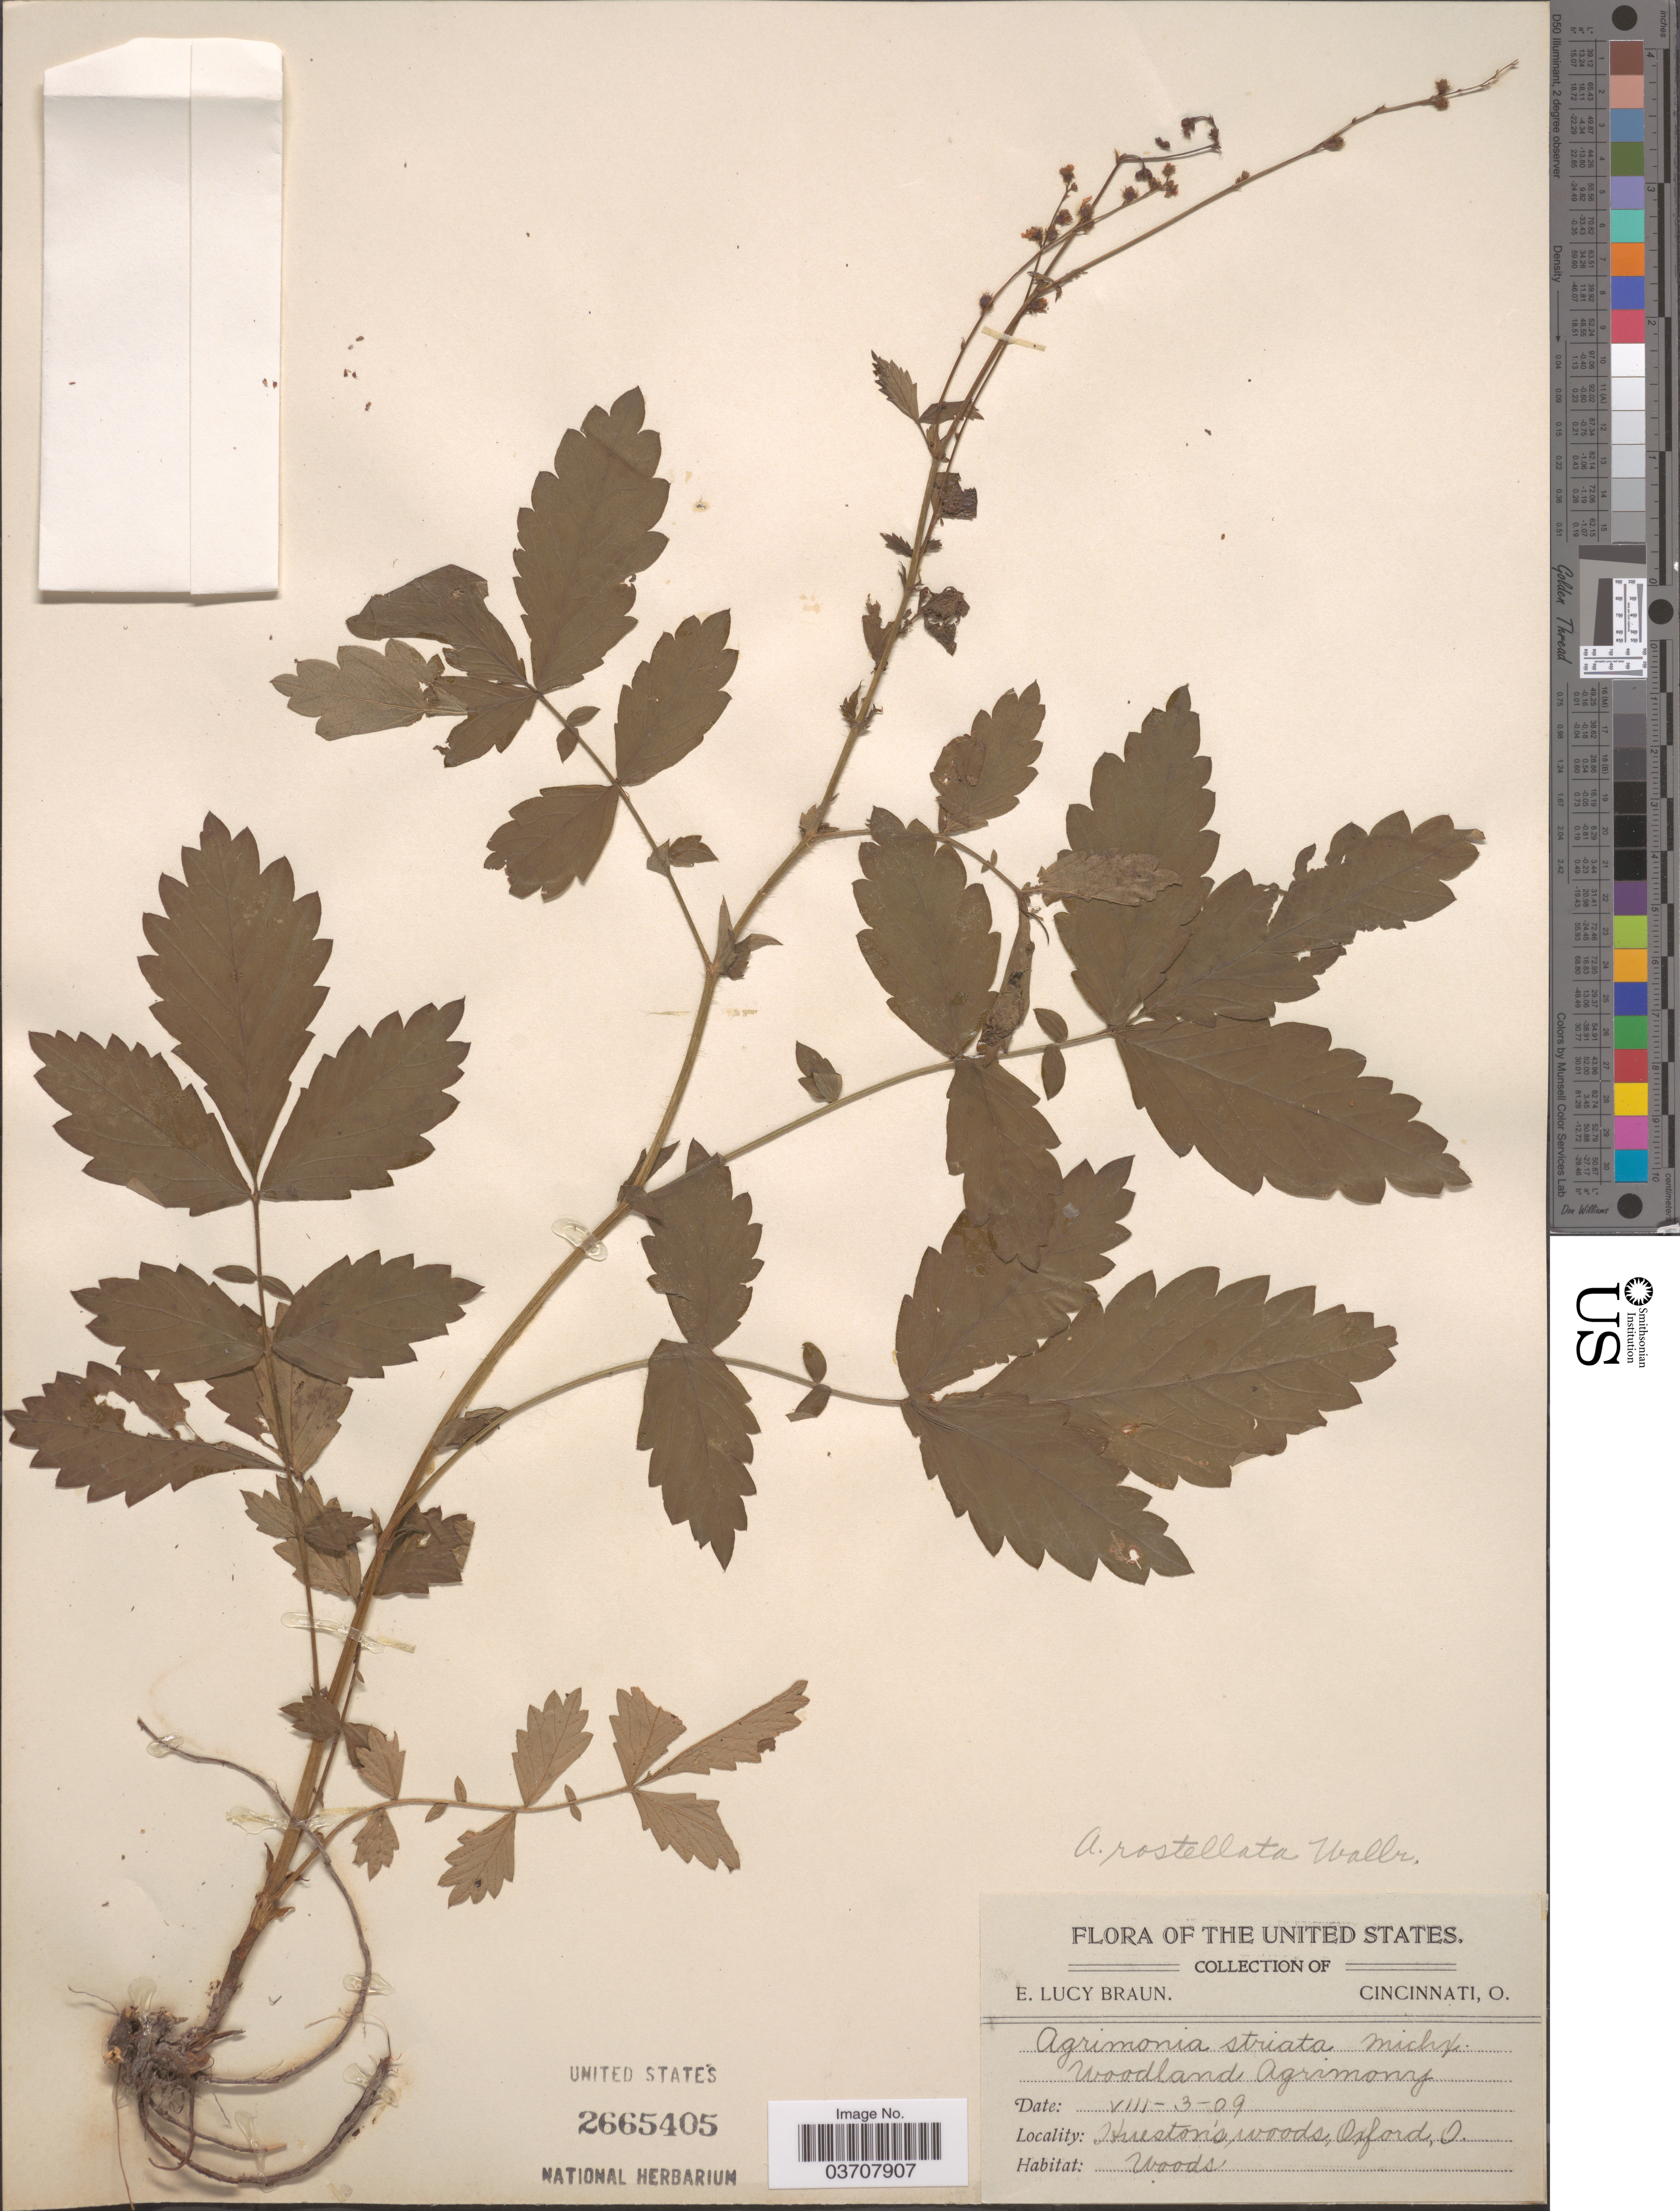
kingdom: Plantae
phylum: Tracheophyta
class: Magnoliopsida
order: Rosales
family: Rosaceae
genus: Agrimonia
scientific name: Agrimonia rostellata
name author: Wallr.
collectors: E. L. Braun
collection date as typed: Transcribed d/m/y: 3/8/9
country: United States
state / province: Ohio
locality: Hueston's woods, Oxford.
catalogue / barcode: US 2665405